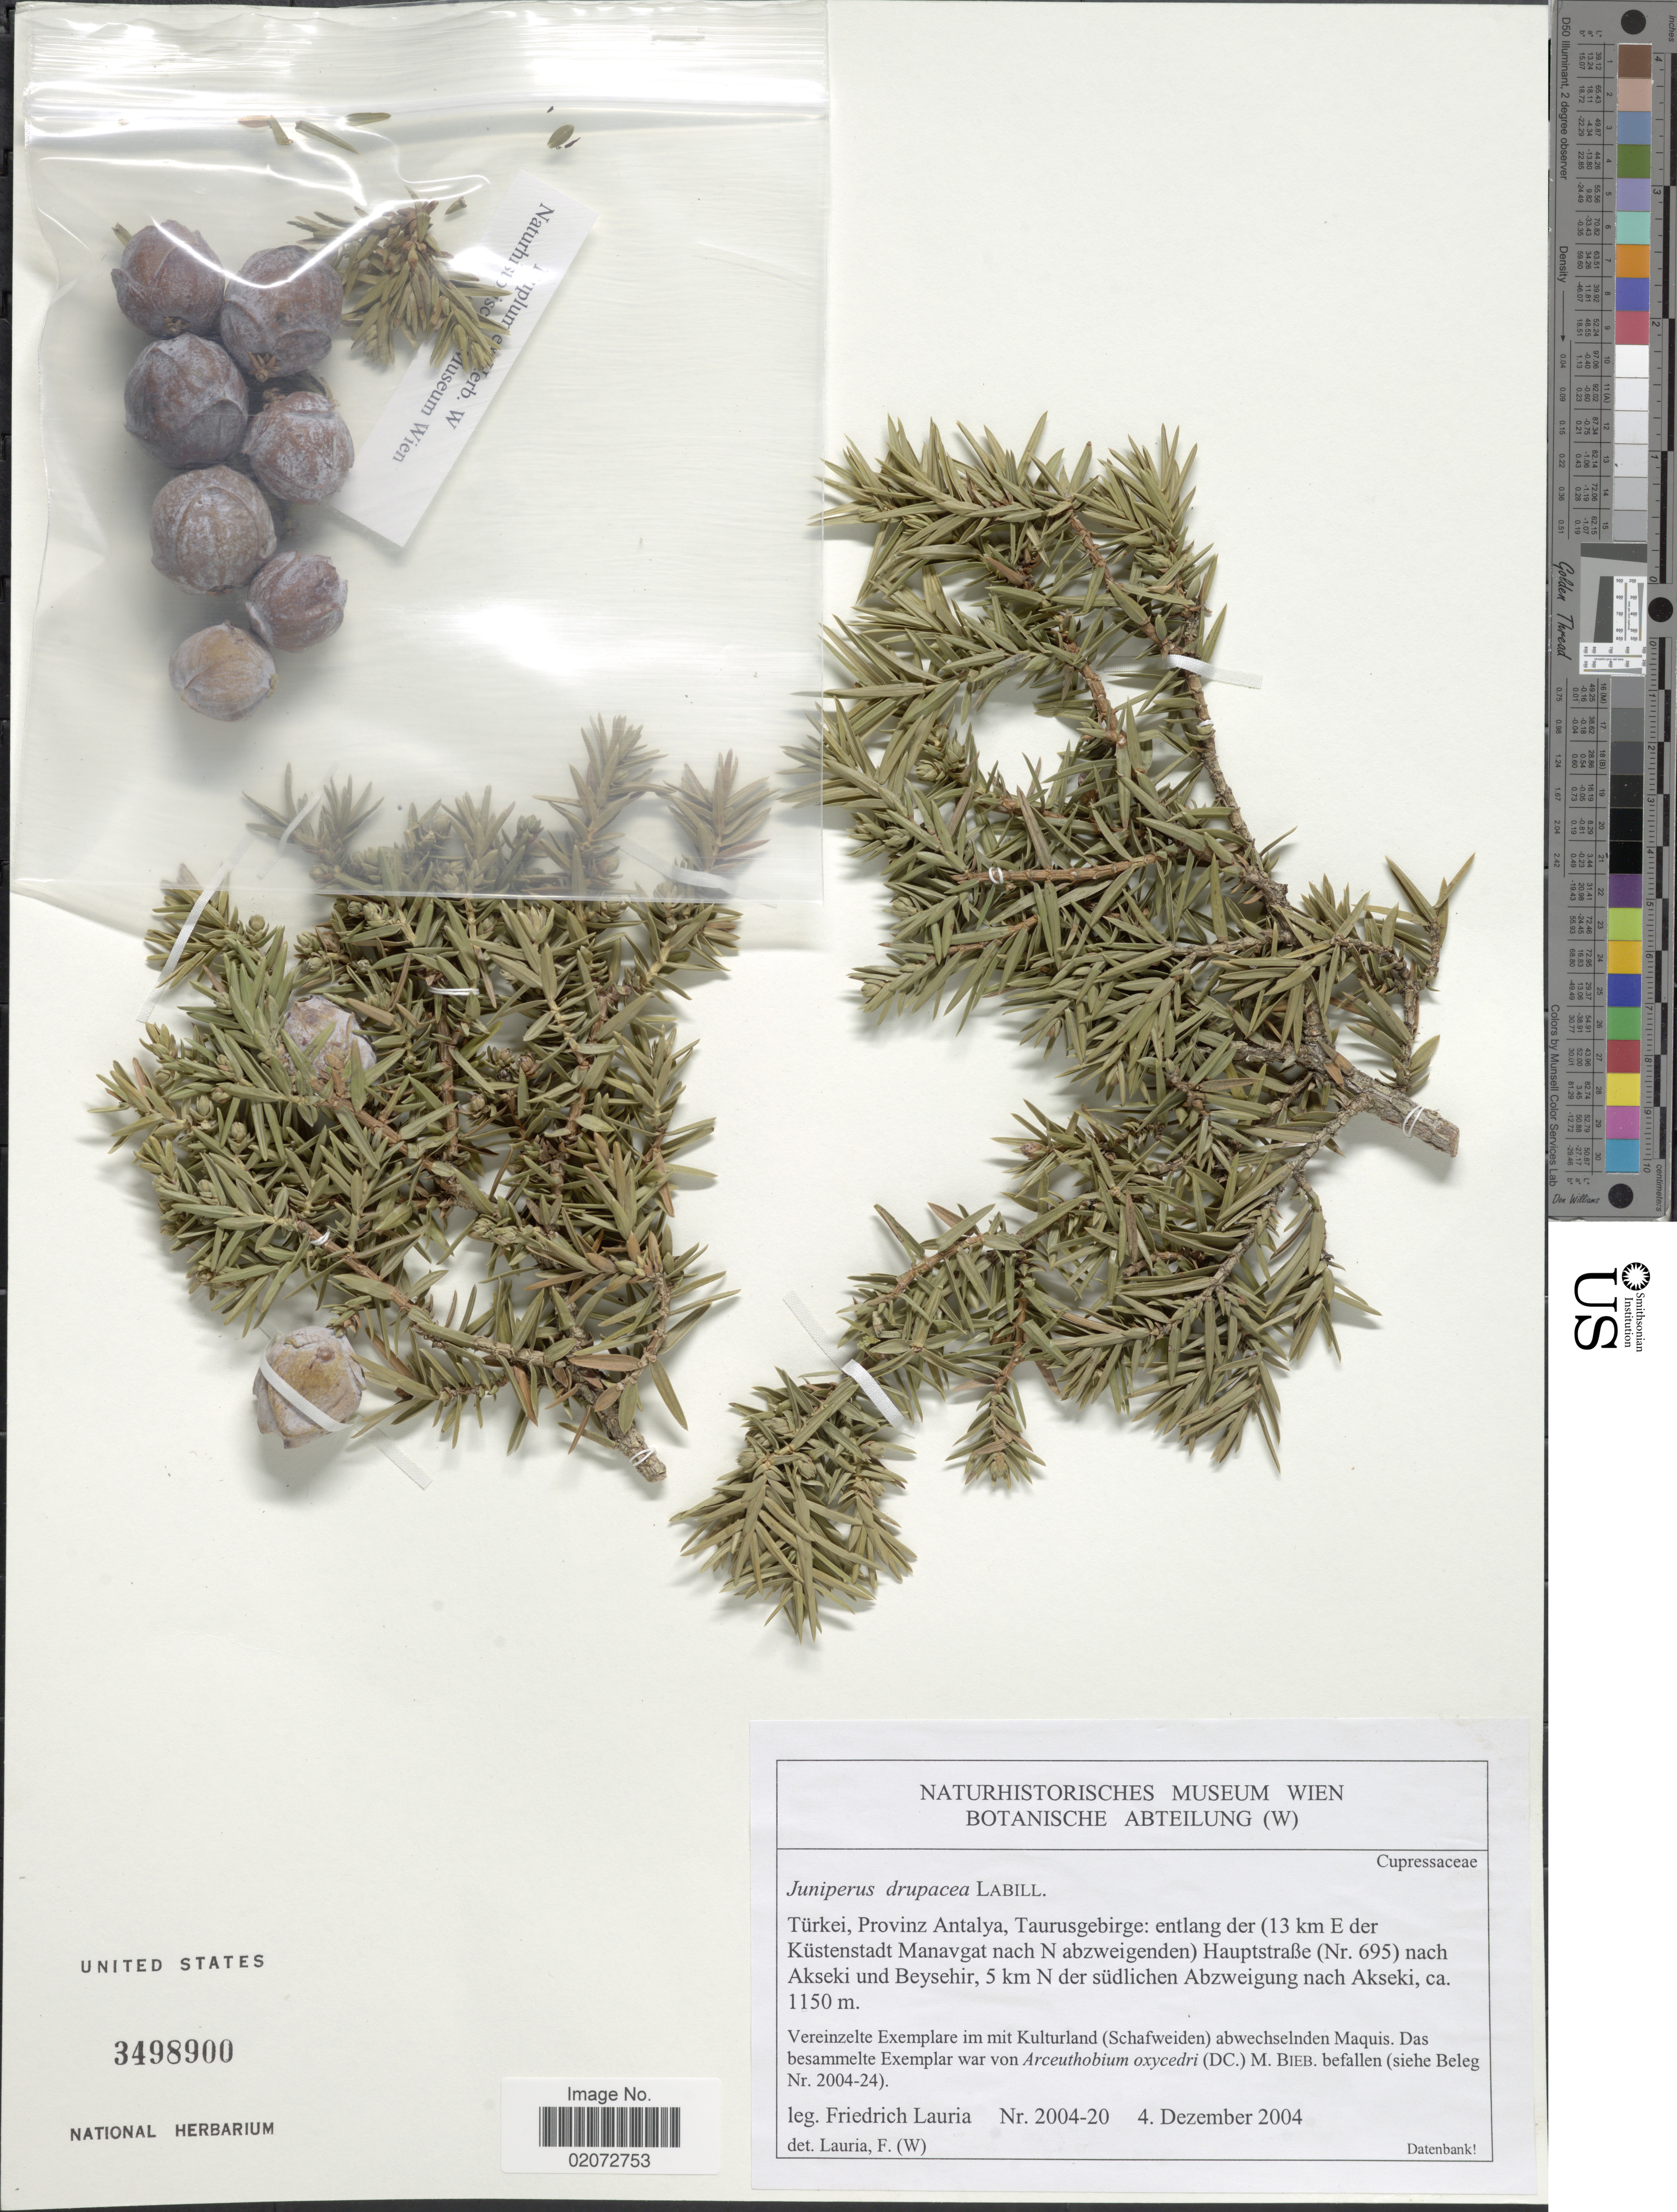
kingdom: Plantae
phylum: Tracheophyta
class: Pinopsida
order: Pinales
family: Cupressaceae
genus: Juniperus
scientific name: Juniperus drupacea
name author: Labill.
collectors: F. Lauria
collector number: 2004-20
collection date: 2004-12-04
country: Turkey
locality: Turkei, Provinz Antalya, Taurusgebirge: entlang der (13 km E der Kustenstadt Manavgat nach N abzweigenden) Haupstrabe (Nr. 695) nach Akseki und Beysehir, 5 km N der Sudlichen Abzweigung nach Akseki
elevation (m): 1150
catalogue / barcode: US 3498900